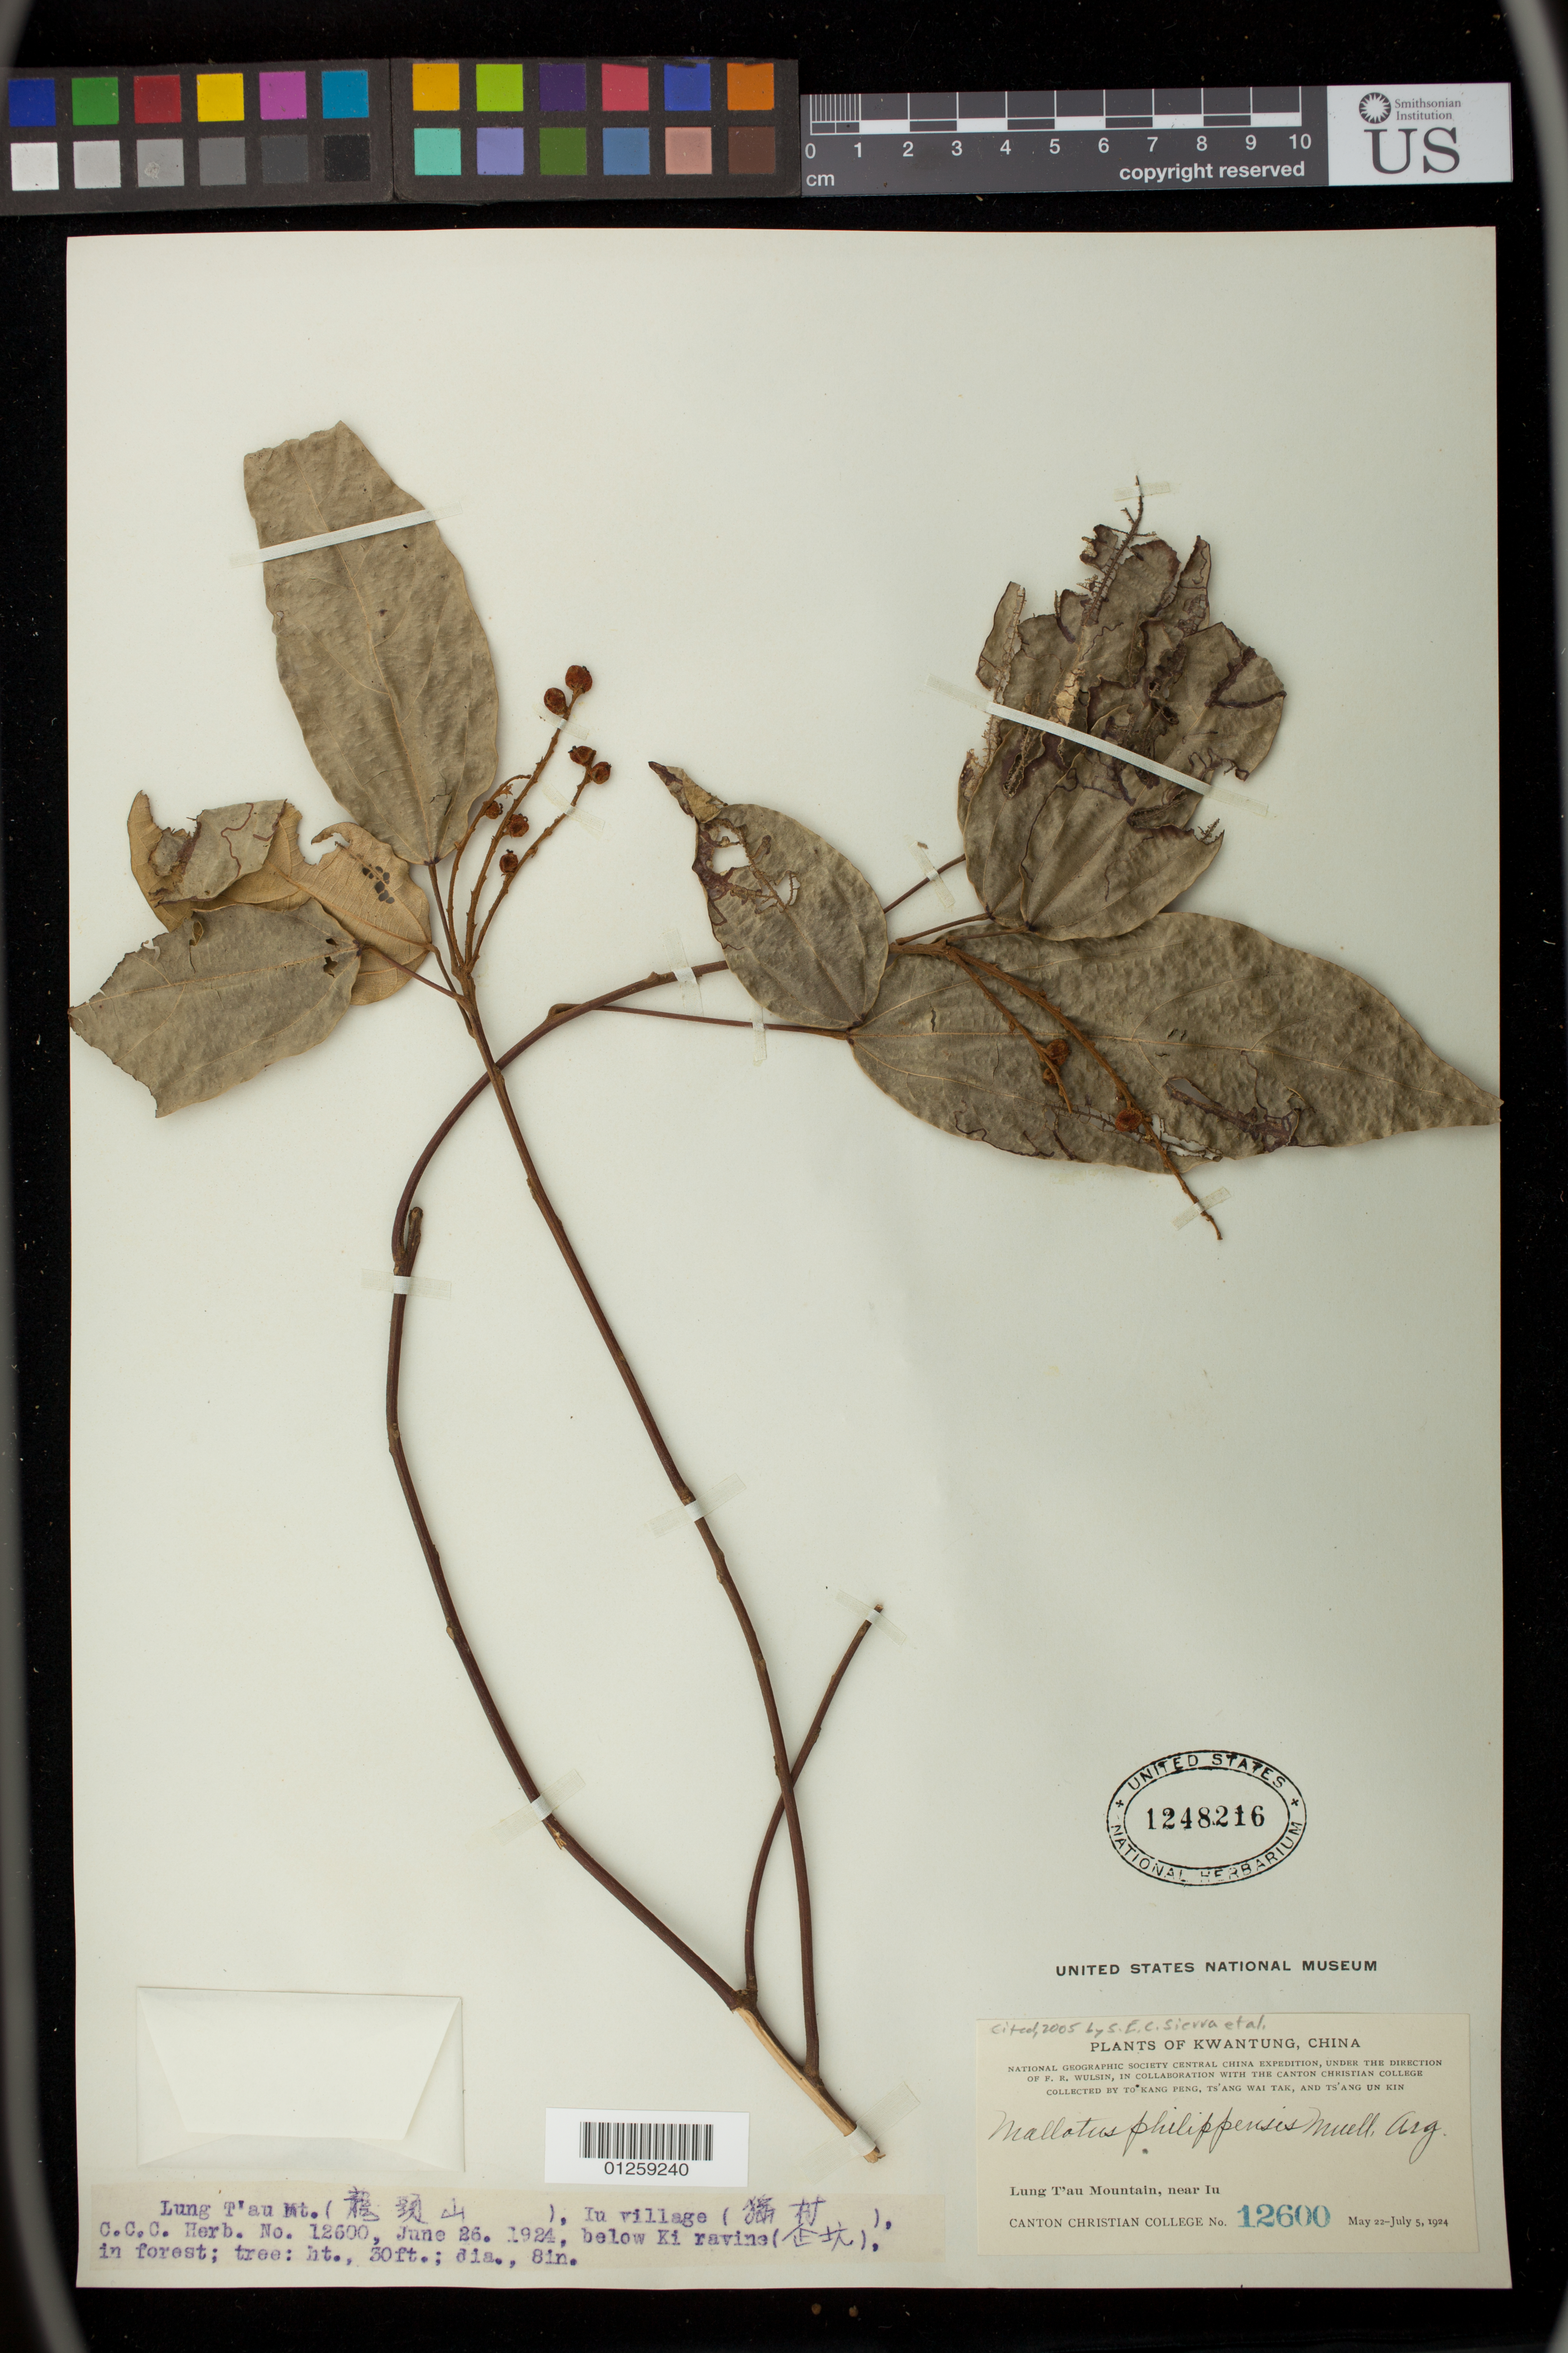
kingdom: Plantae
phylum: Tracheophyta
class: Magnoliopsida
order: Malpighiales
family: Euphorbiaceae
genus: Mallotus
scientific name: Mallotus philippensis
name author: (Lam.) Müll. Arg.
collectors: T. K. Peng, W. T. Tsang & T. Kin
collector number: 12600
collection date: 1924-05-22/1924-07-05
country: China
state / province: Guangdong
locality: Ling T'an Mountain near Iu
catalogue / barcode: US 1248216